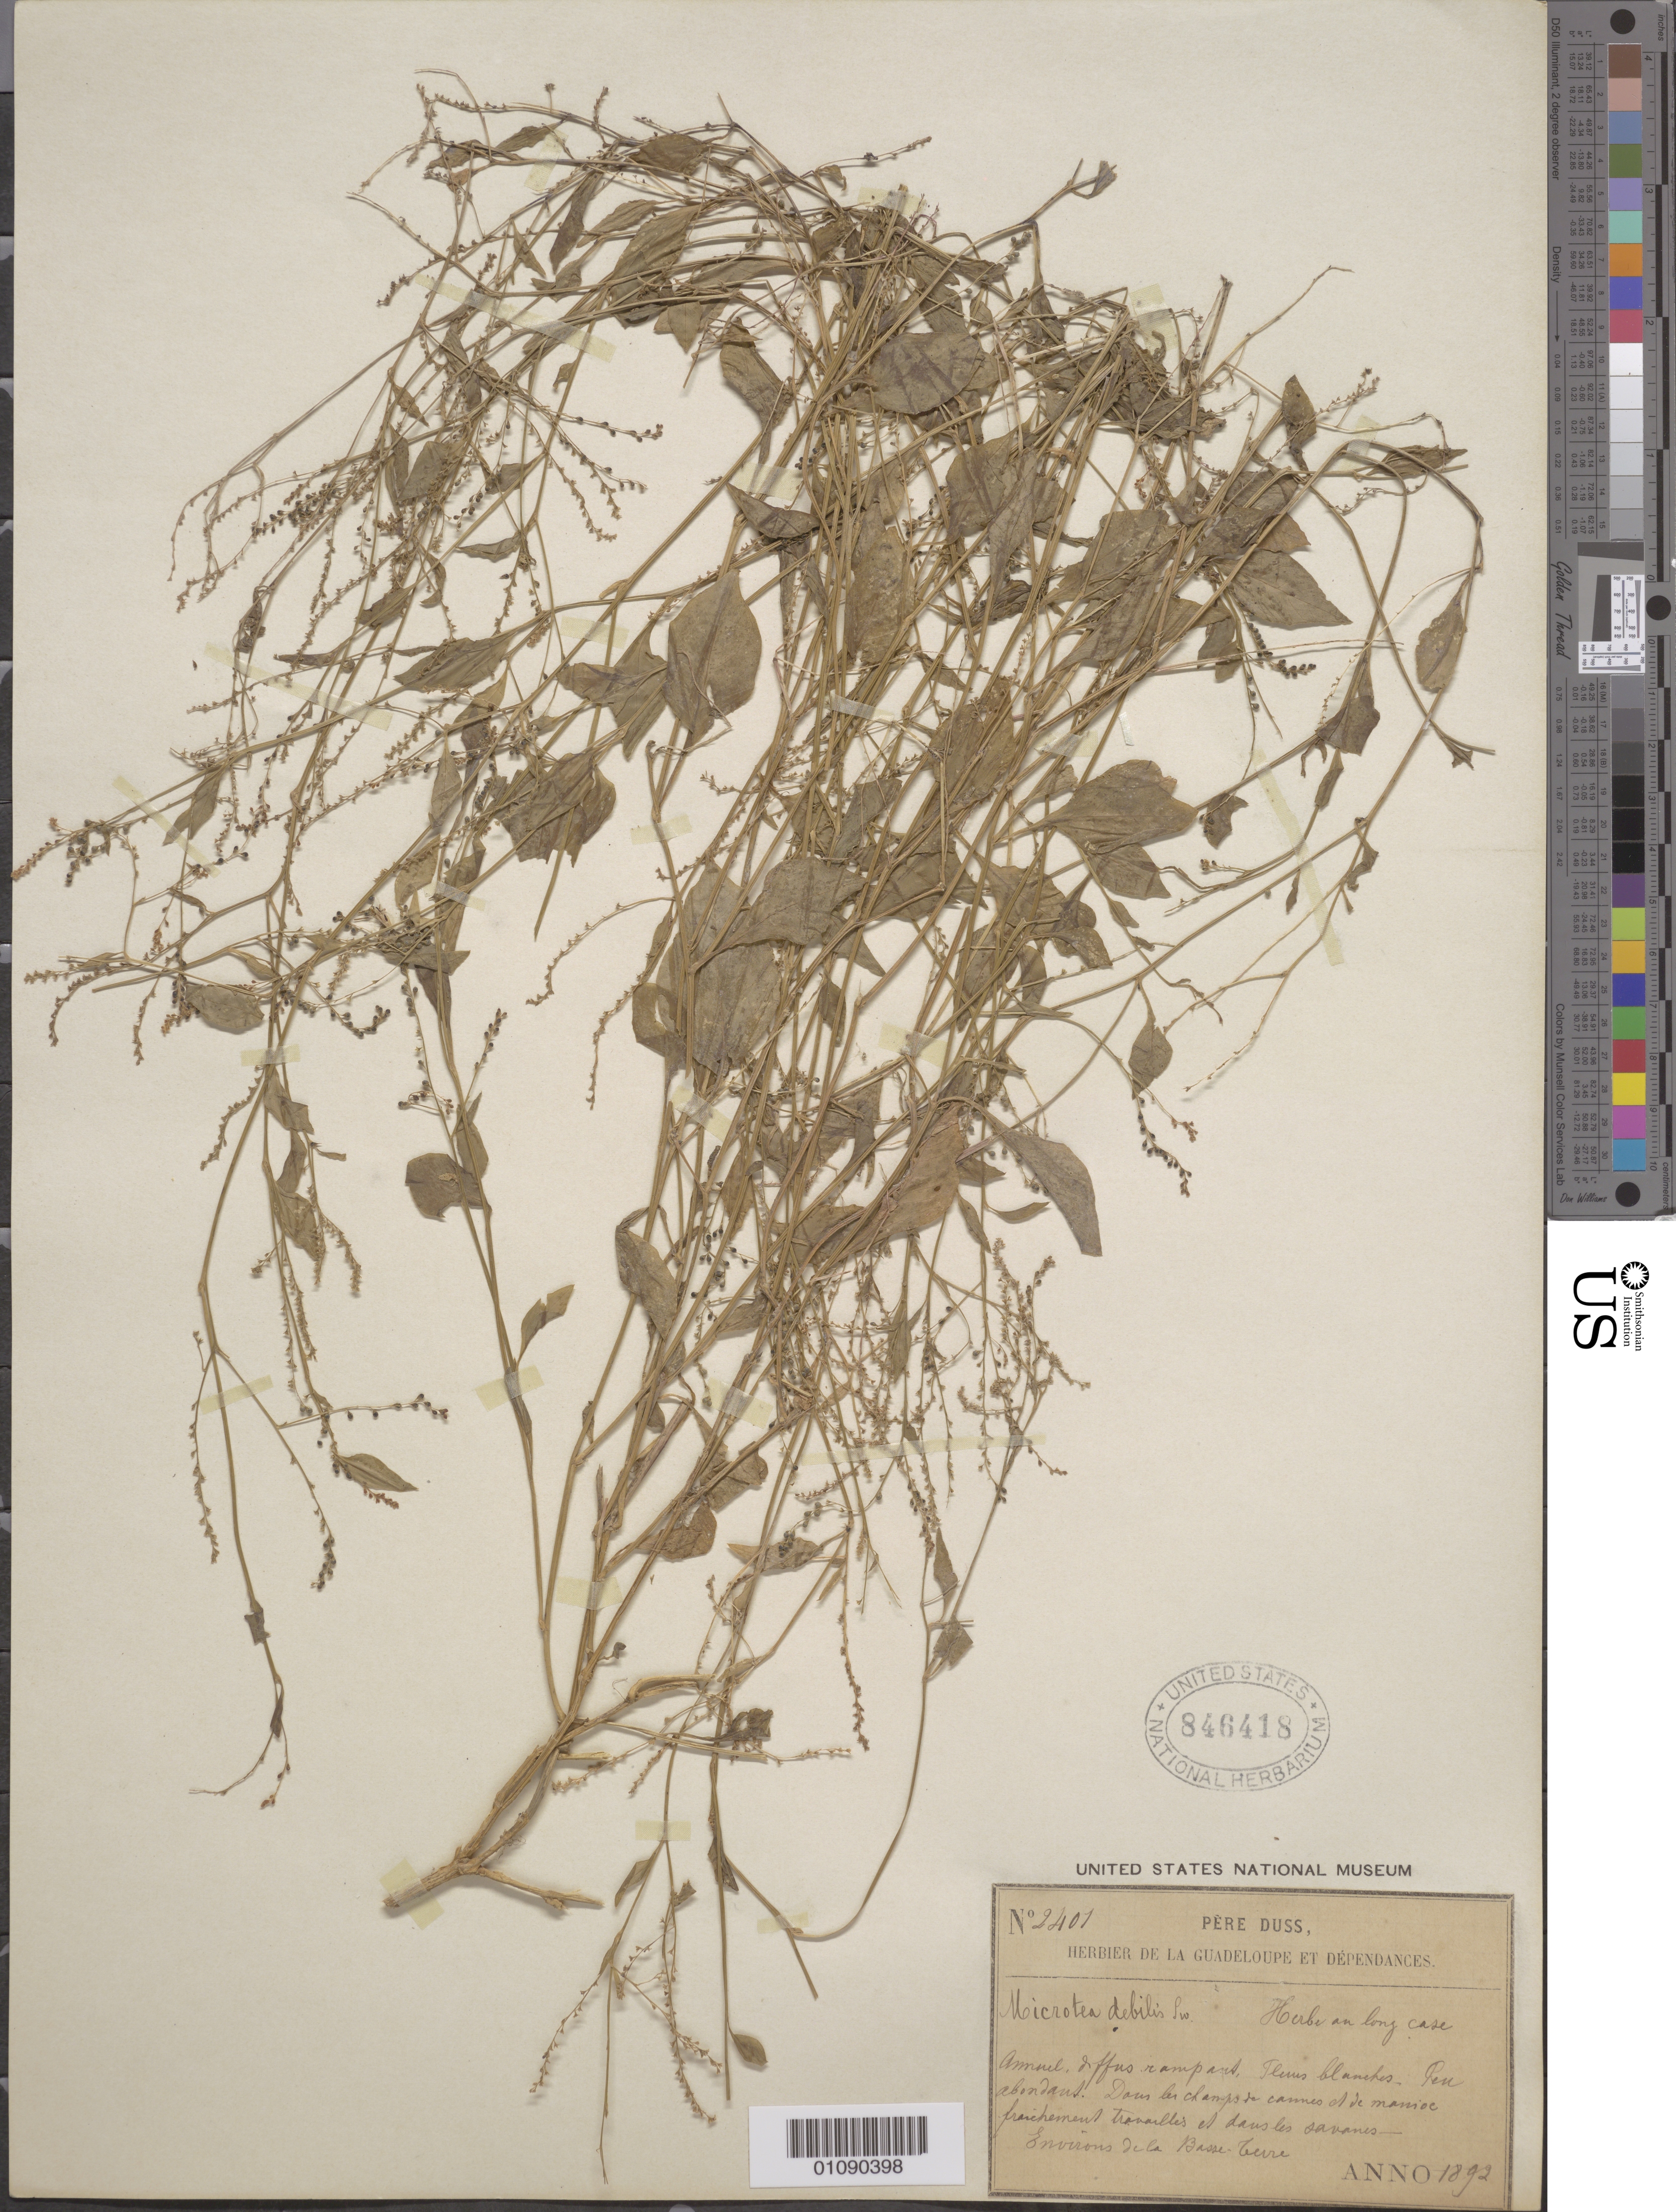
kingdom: Plantae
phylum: Tracheophyta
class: Magnoliopsida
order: Caryophyllales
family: Microteaceae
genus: Microtea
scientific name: Microtea debilis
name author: Sw.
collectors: Père Duss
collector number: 2401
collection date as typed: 1892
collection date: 1892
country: Guadeloupe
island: Basse Terre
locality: Environs de la Basse-Terre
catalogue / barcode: US 846418